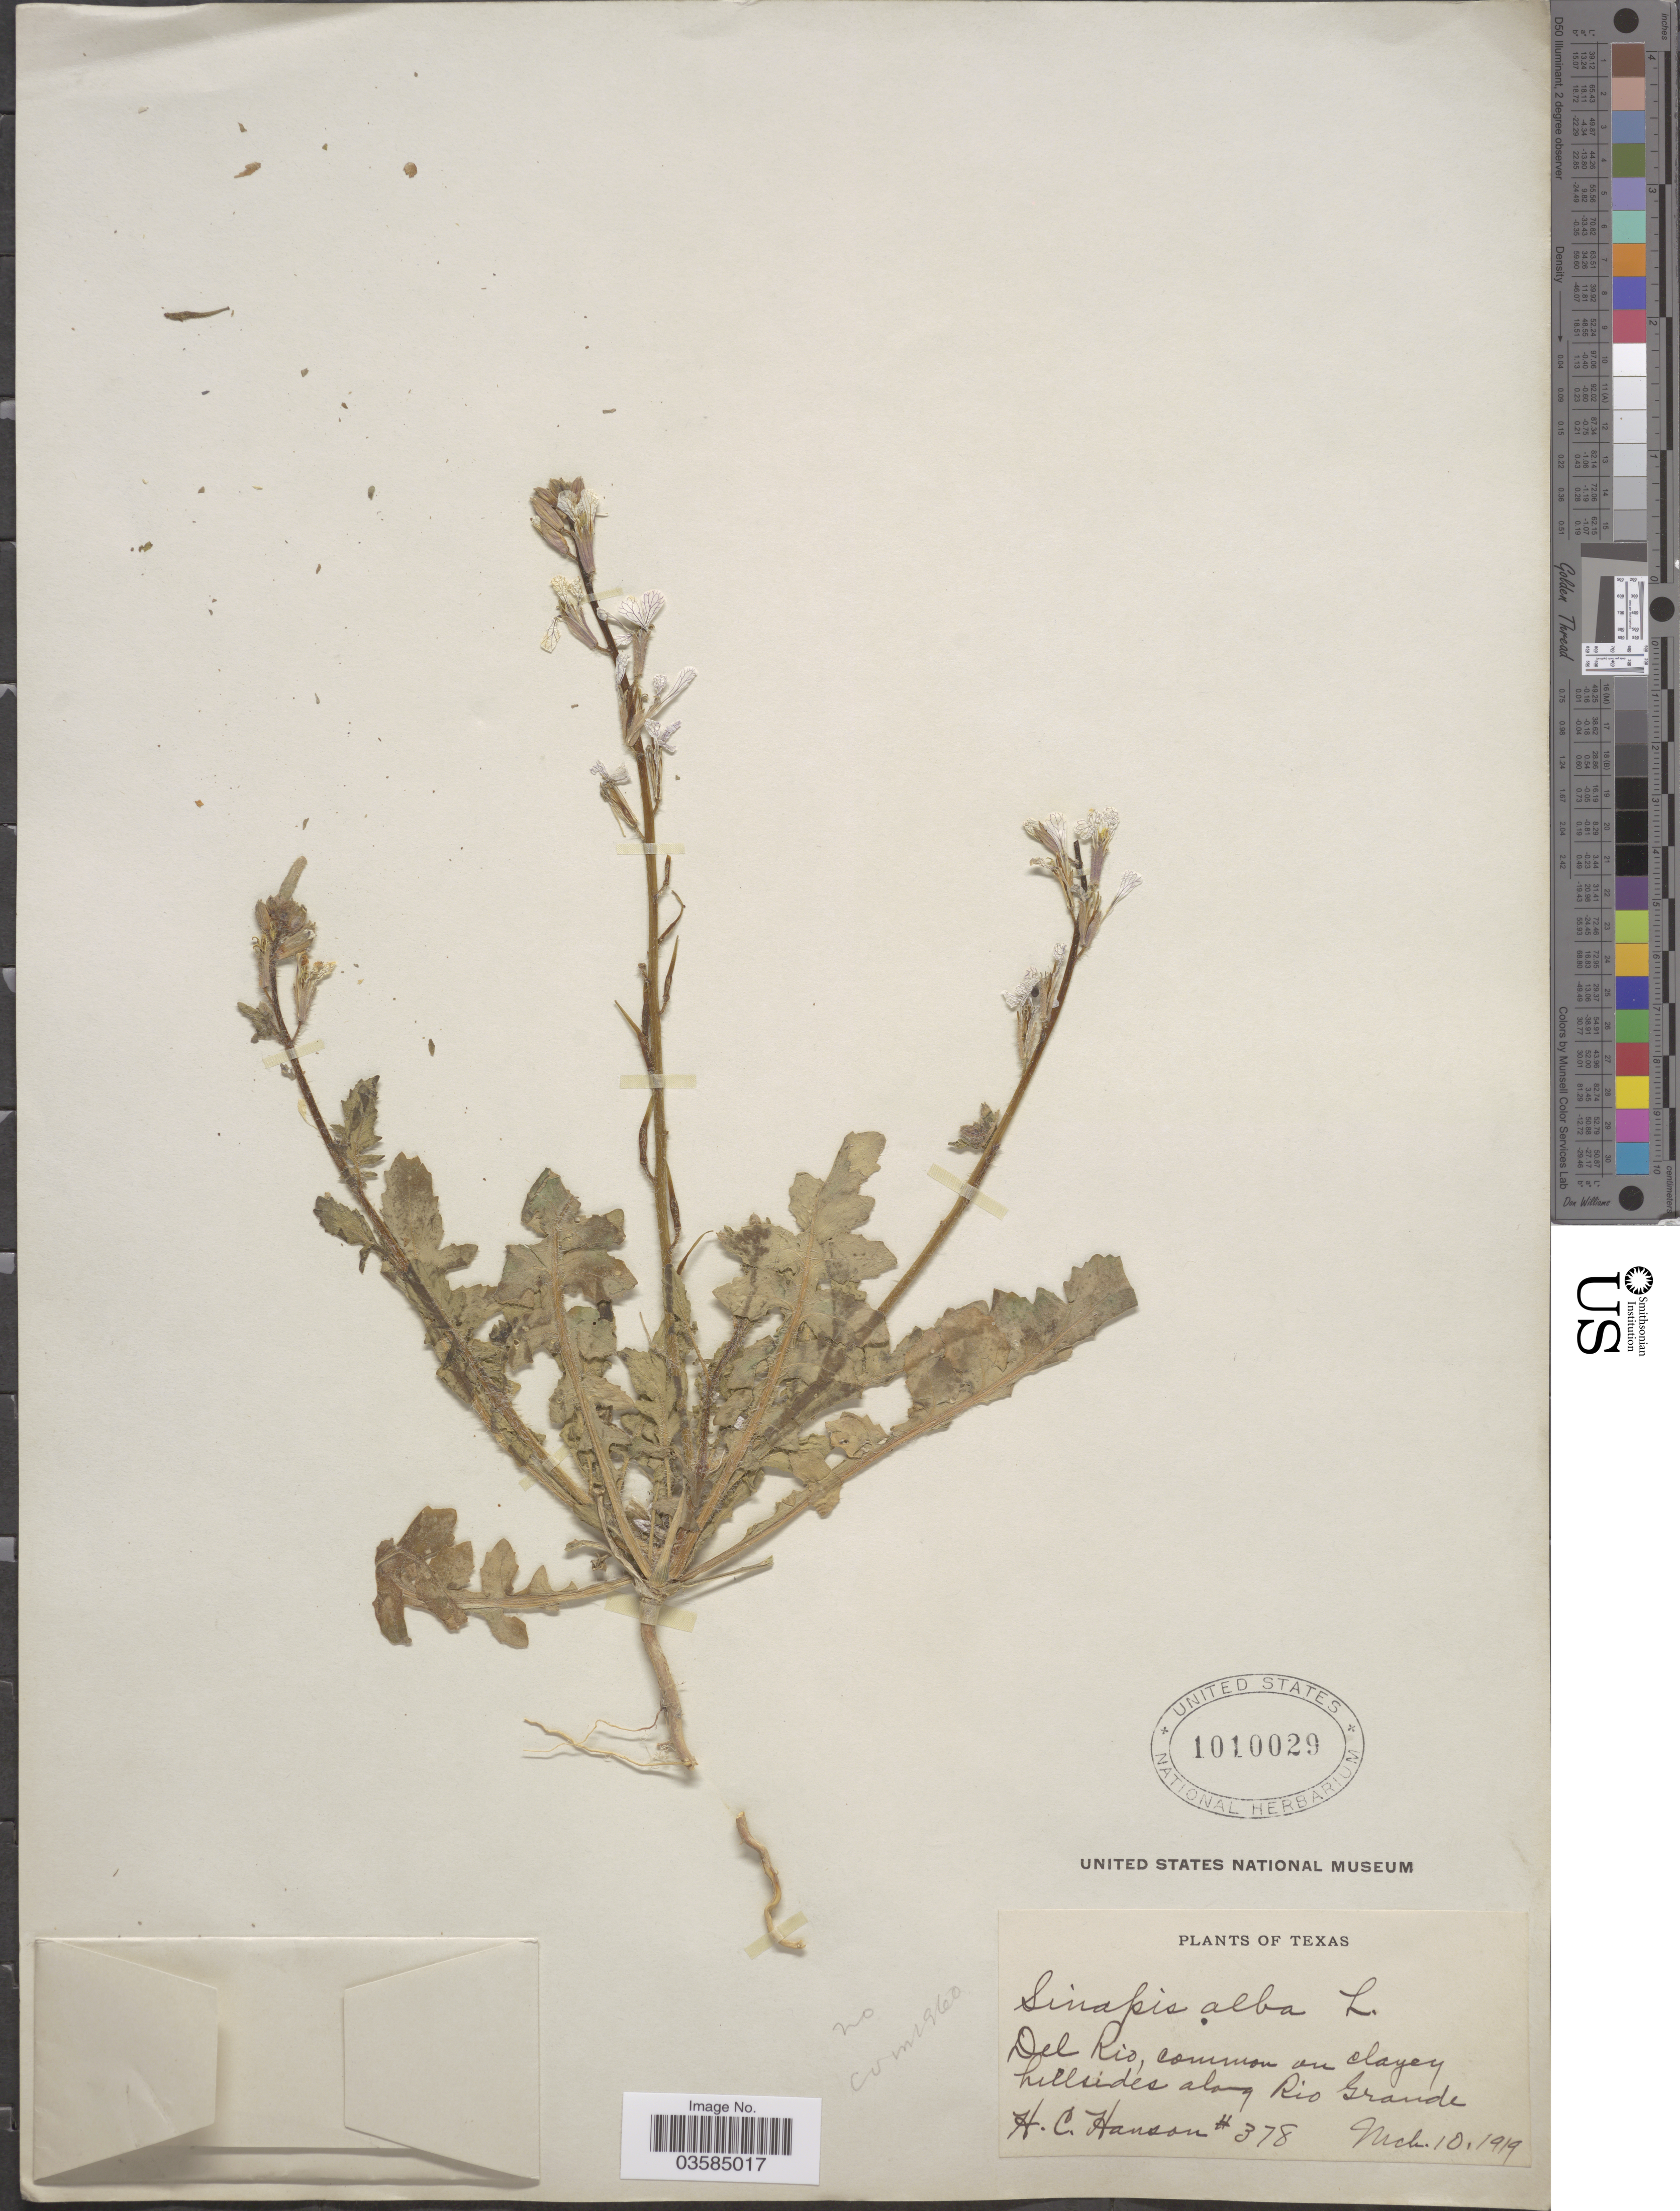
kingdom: Plantae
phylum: Tracheophyta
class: Magnoliopsida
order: Brassicales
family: Brassicaceae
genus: Brassica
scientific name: Brassica hirta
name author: Moench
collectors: H. Hanson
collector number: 378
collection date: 1919-03-10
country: United States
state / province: Texas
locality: Del Rio, common on clayey hillsides along Rio Grande.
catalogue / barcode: US 1010029